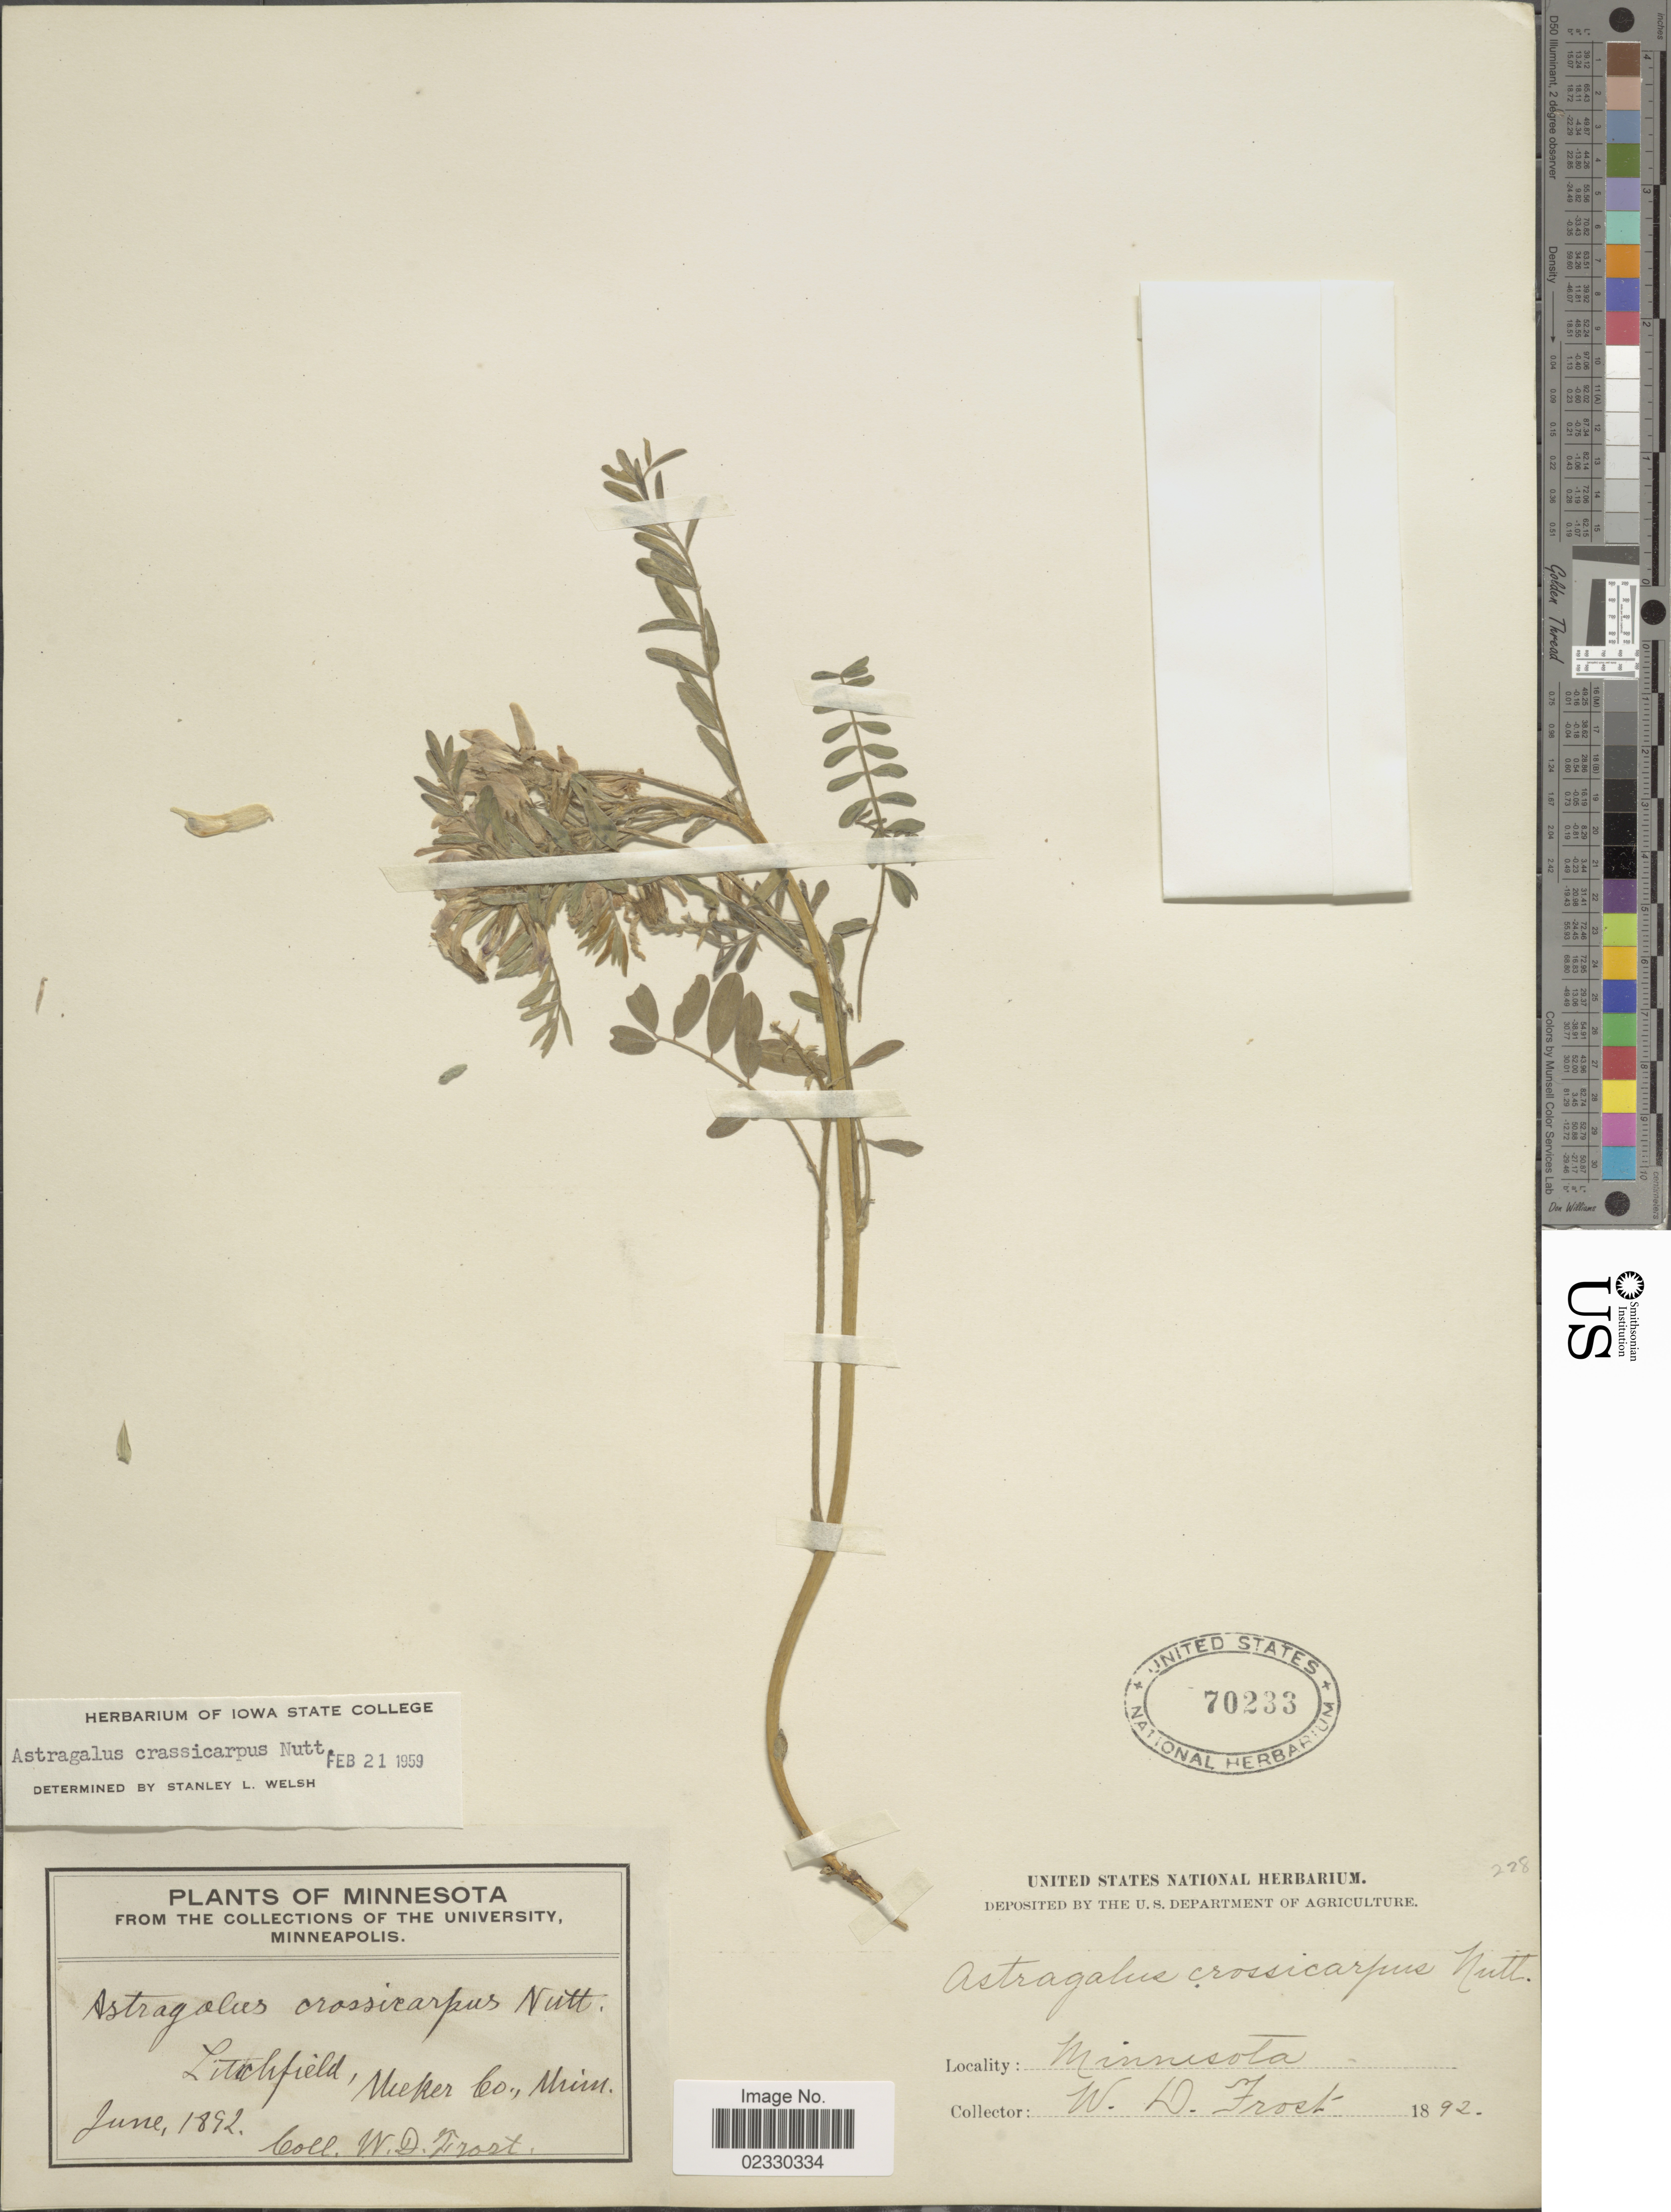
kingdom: Plantae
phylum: Tracheophyta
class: Magnoliopsida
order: Fabales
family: Fabaceae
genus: Astragalus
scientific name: Astragalus crassicarpus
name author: Nutt.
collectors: W. Frost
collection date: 1892-06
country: United States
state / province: Minnesota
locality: Litchfield, Meeker Co., Minn.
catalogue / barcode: US 70233